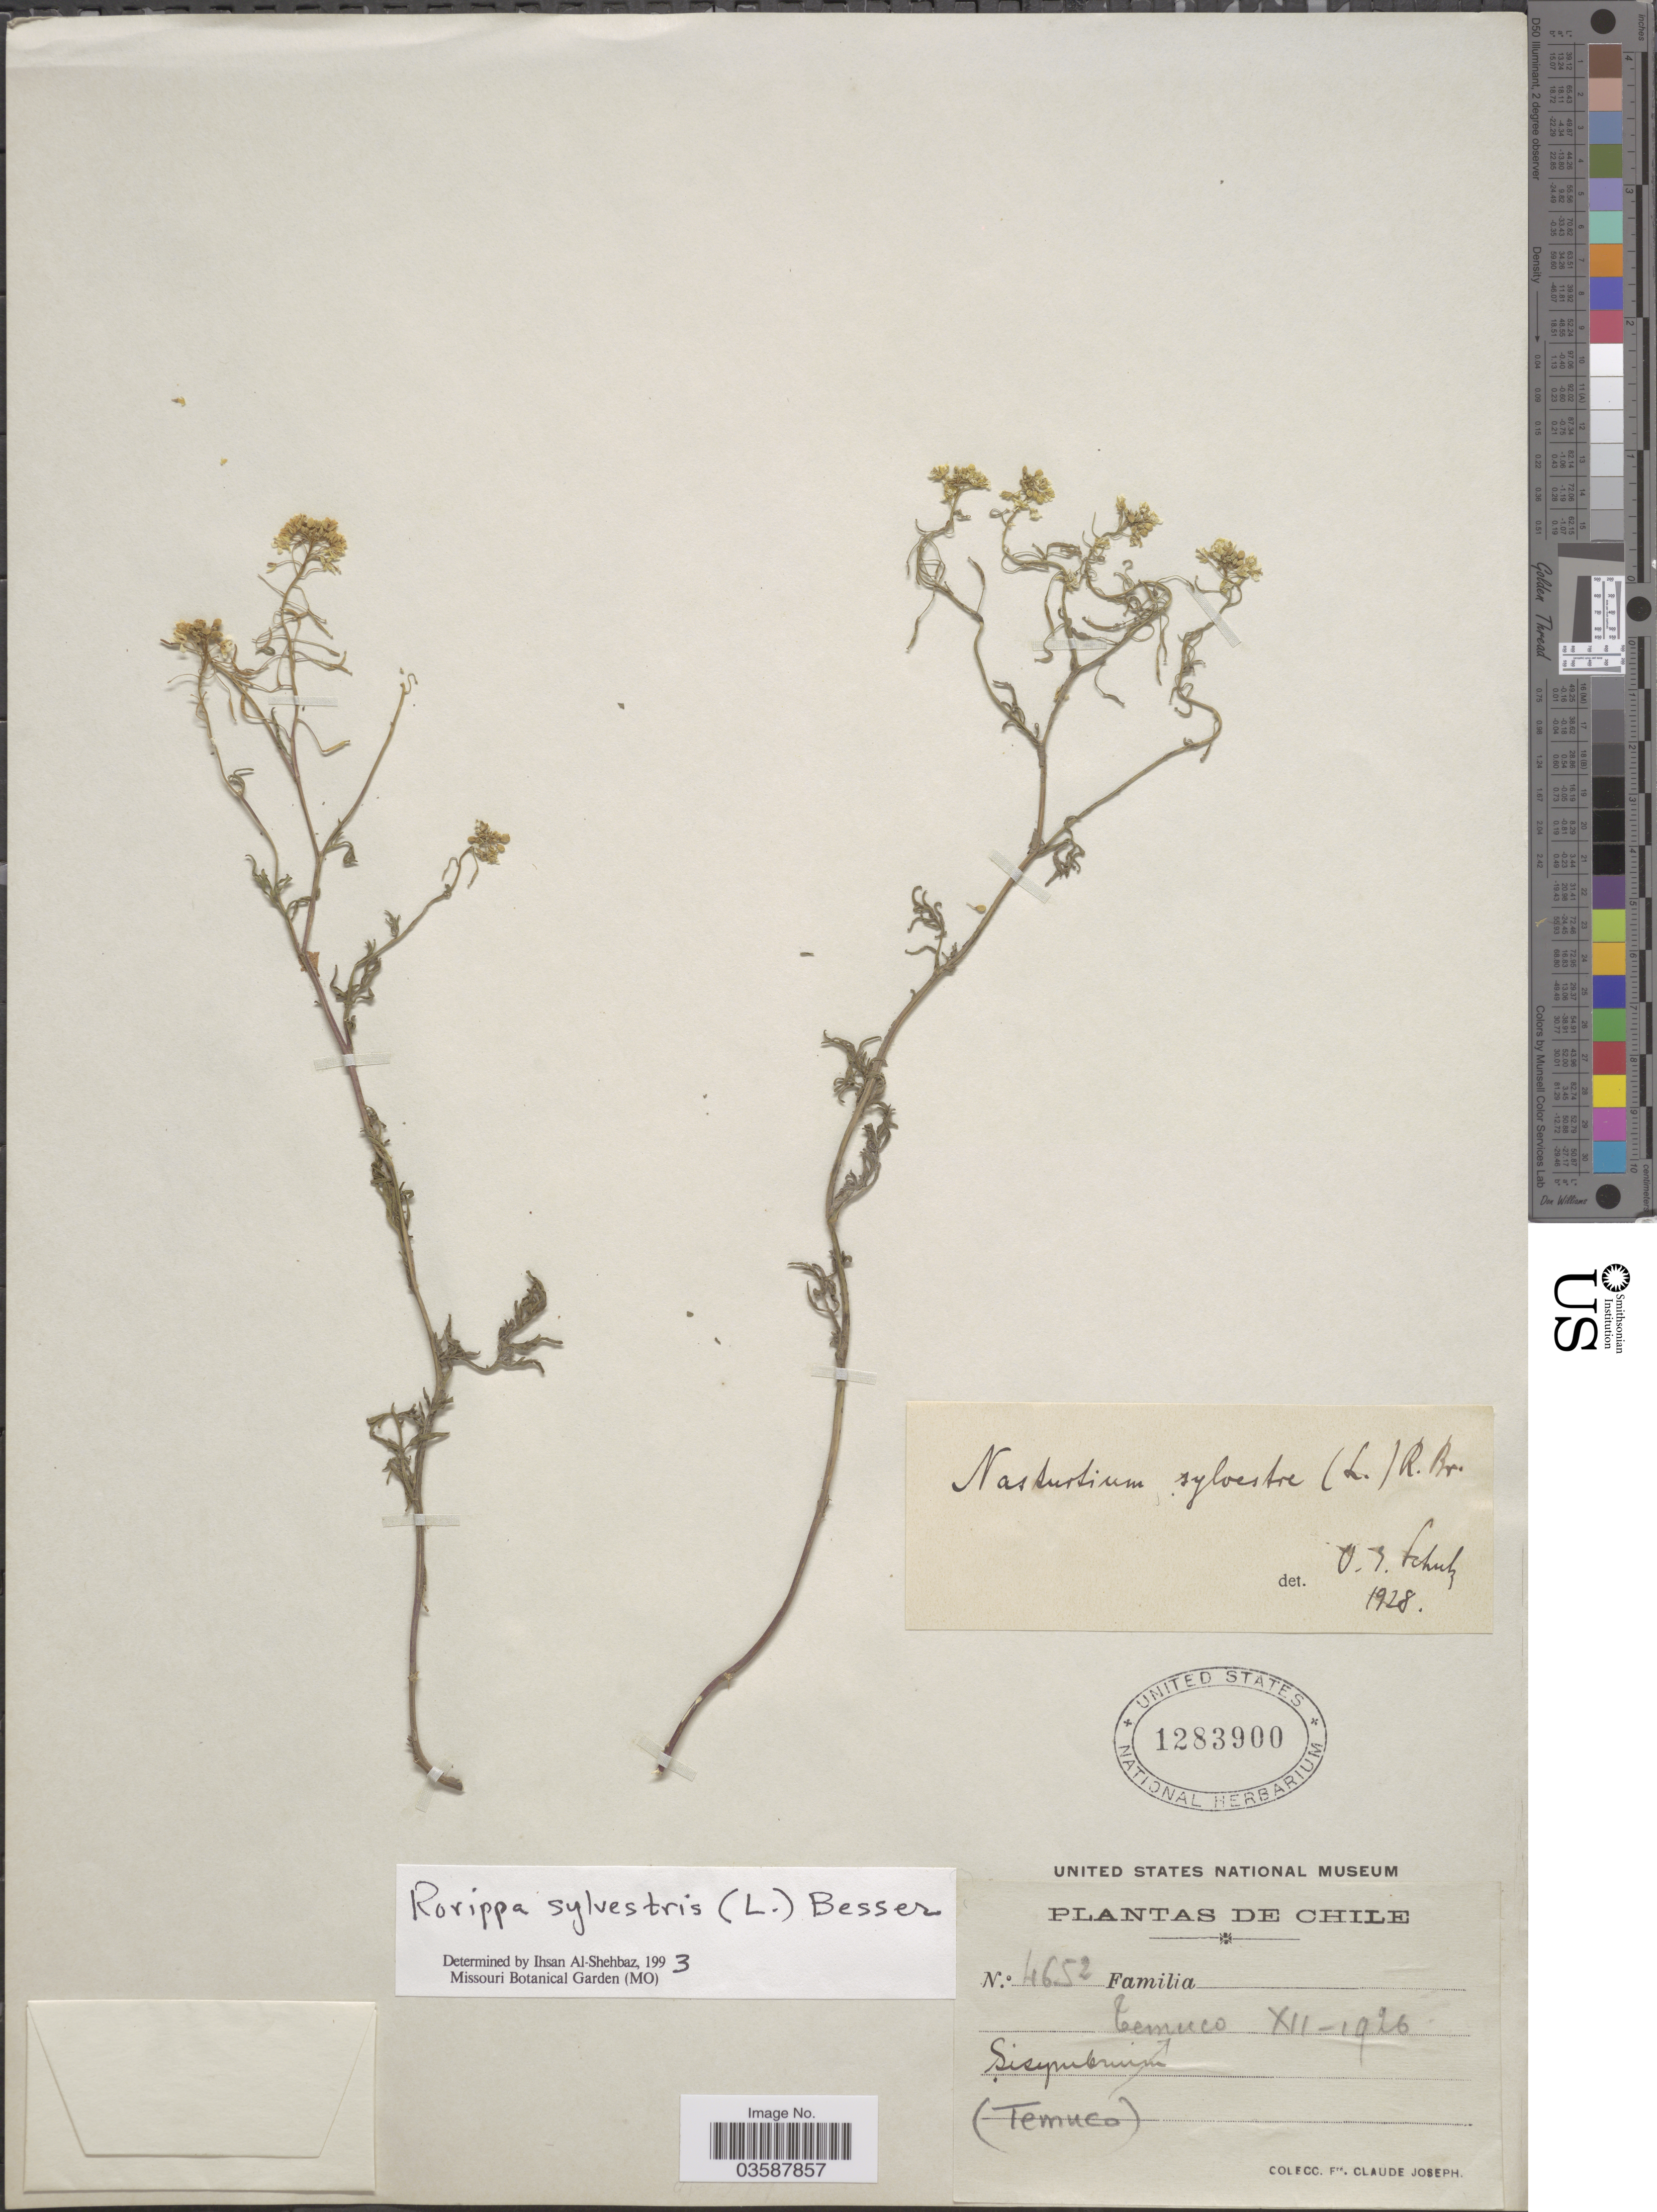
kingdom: Plantae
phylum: Tracheophyta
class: Magnoliopsida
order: Brassicales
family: Brassicaceae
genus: Rorippa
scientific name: Rorippa sylvestris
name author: (L.) Besser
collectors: Frere Claude Joseph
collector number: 4652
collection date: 1926-12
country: Chile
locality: Temuco.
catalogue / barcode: US 1283900